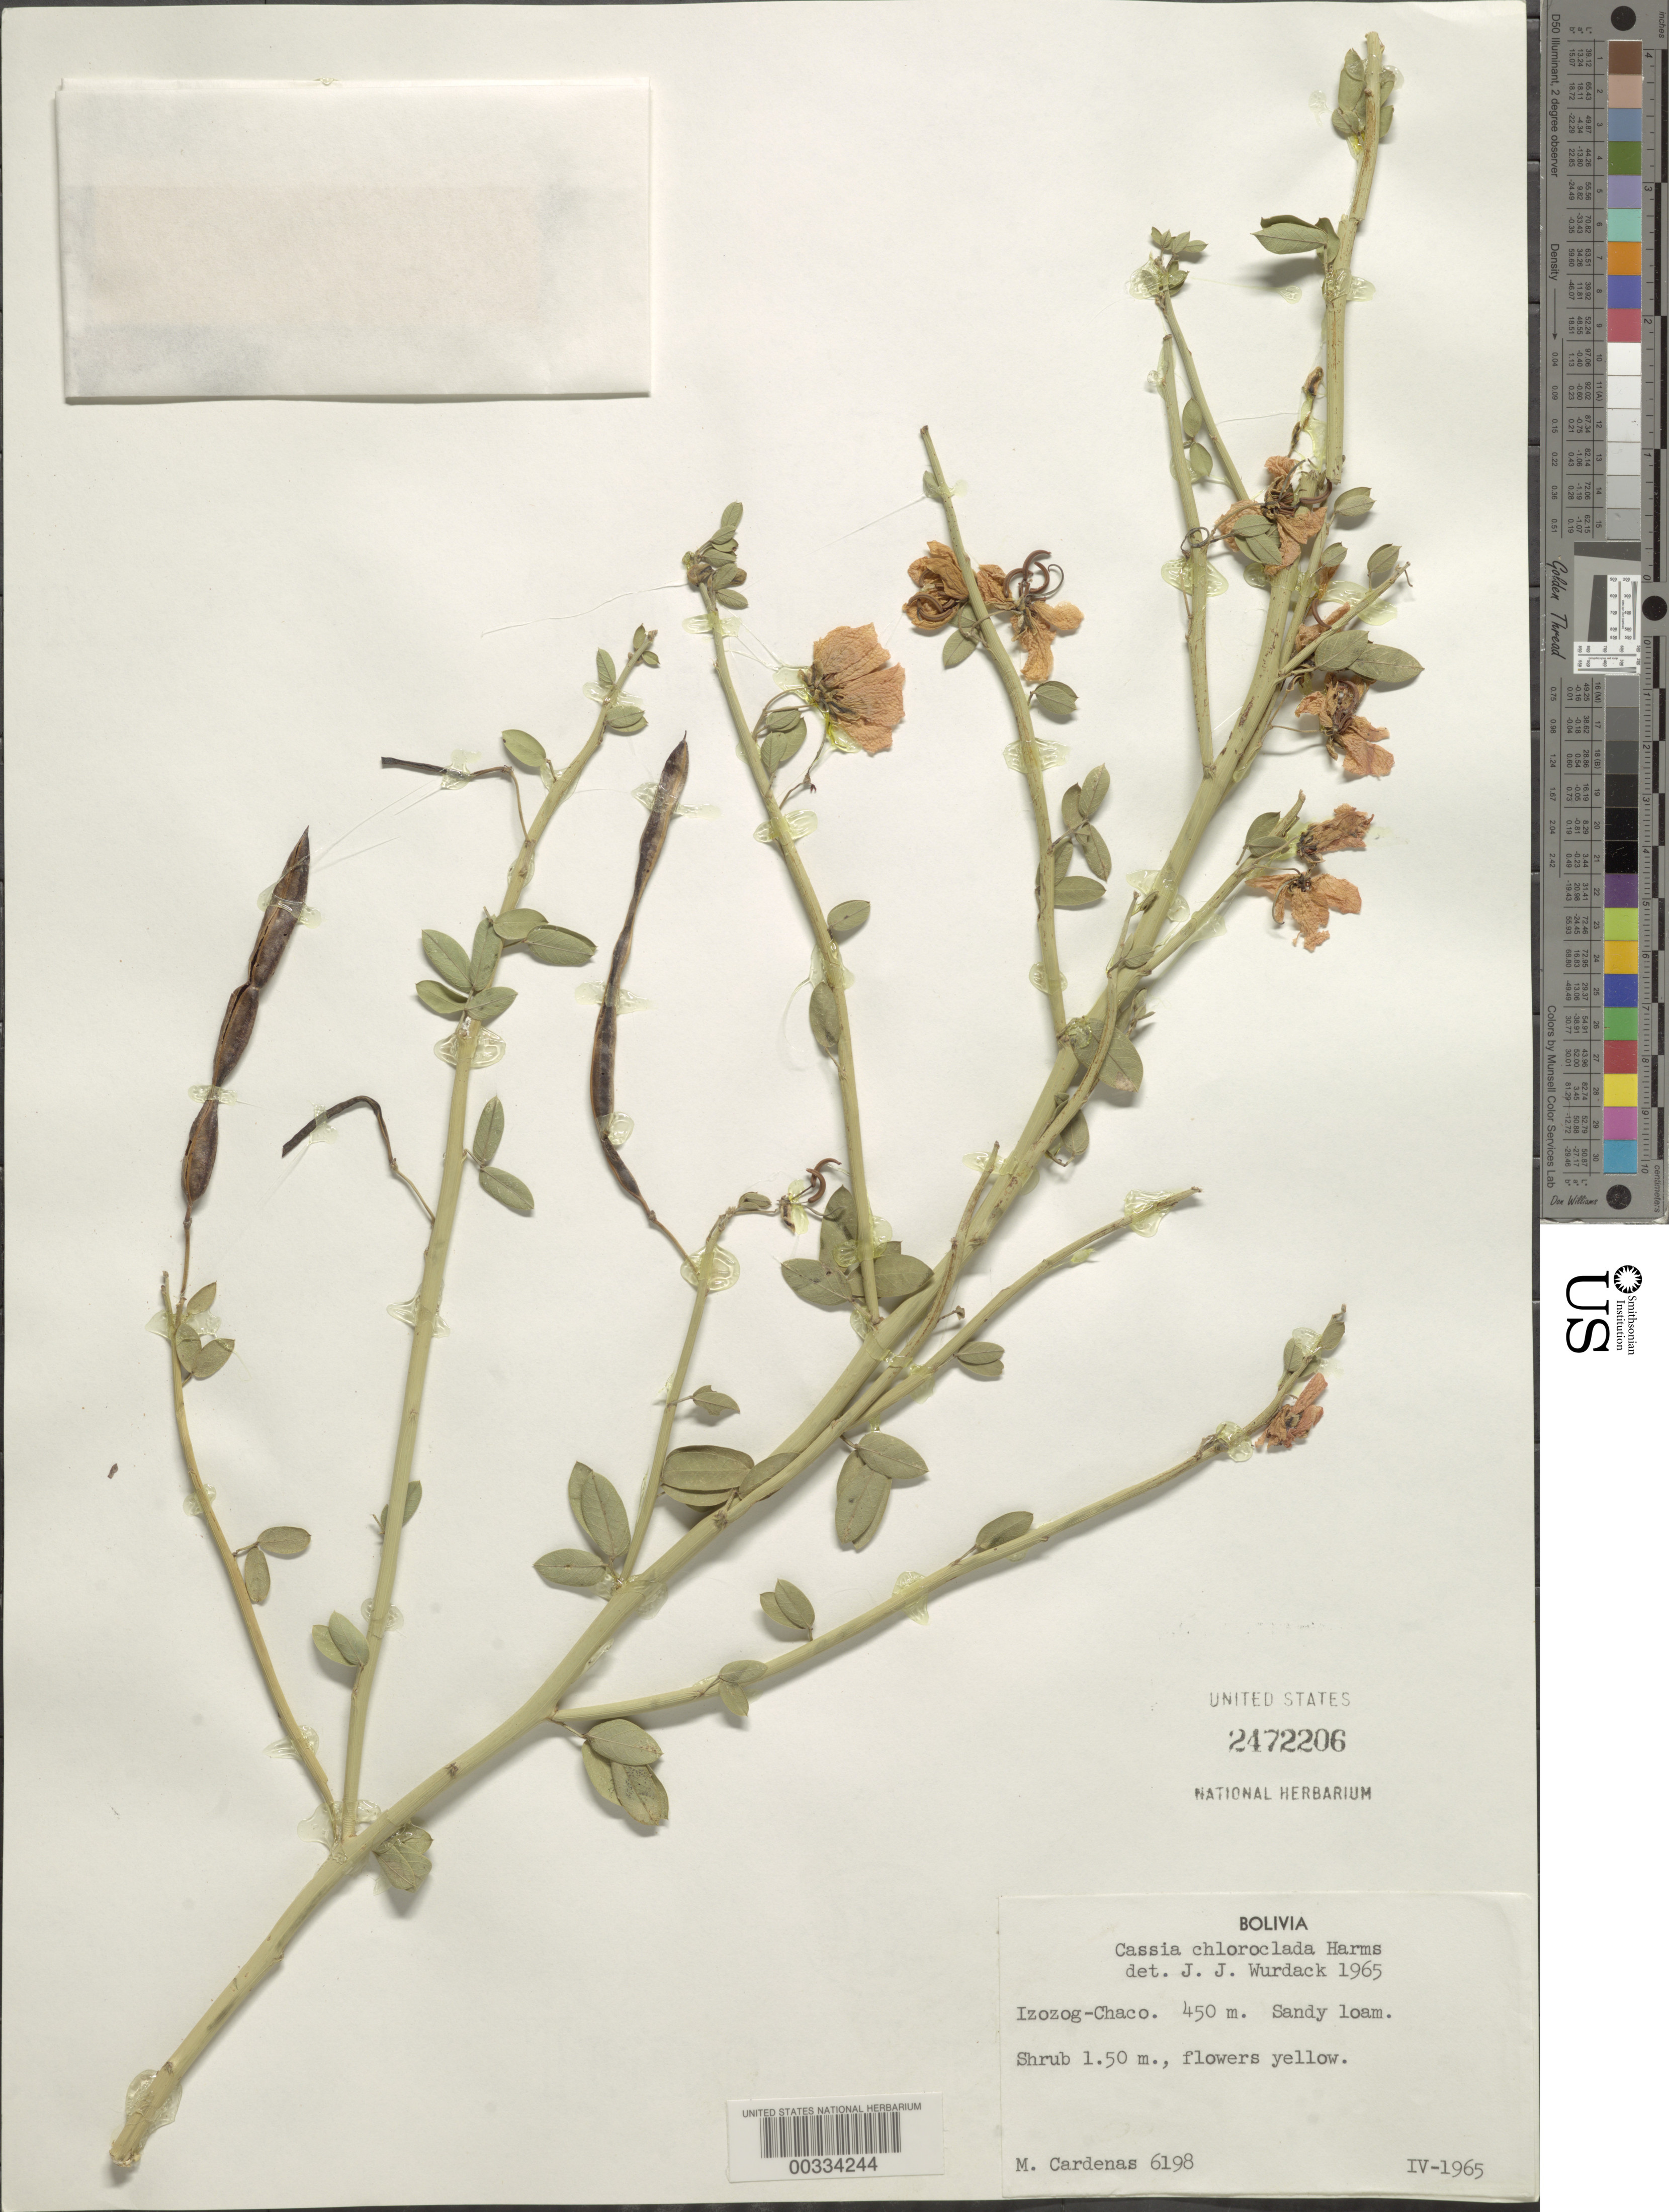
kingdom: Plantae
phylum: Tracheophyta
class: Magnoliopsida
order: Fabales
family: Fabaceae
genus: Senna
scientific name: Senna chloroclada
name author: (Harm.) H.S. Irwin & Barneby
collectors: M. Cárdenas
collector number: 6198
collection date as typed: Apr 1965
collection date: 1965-04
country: Bolivia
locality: Izozog-Chaco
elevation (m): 450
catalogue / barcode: US 2472206